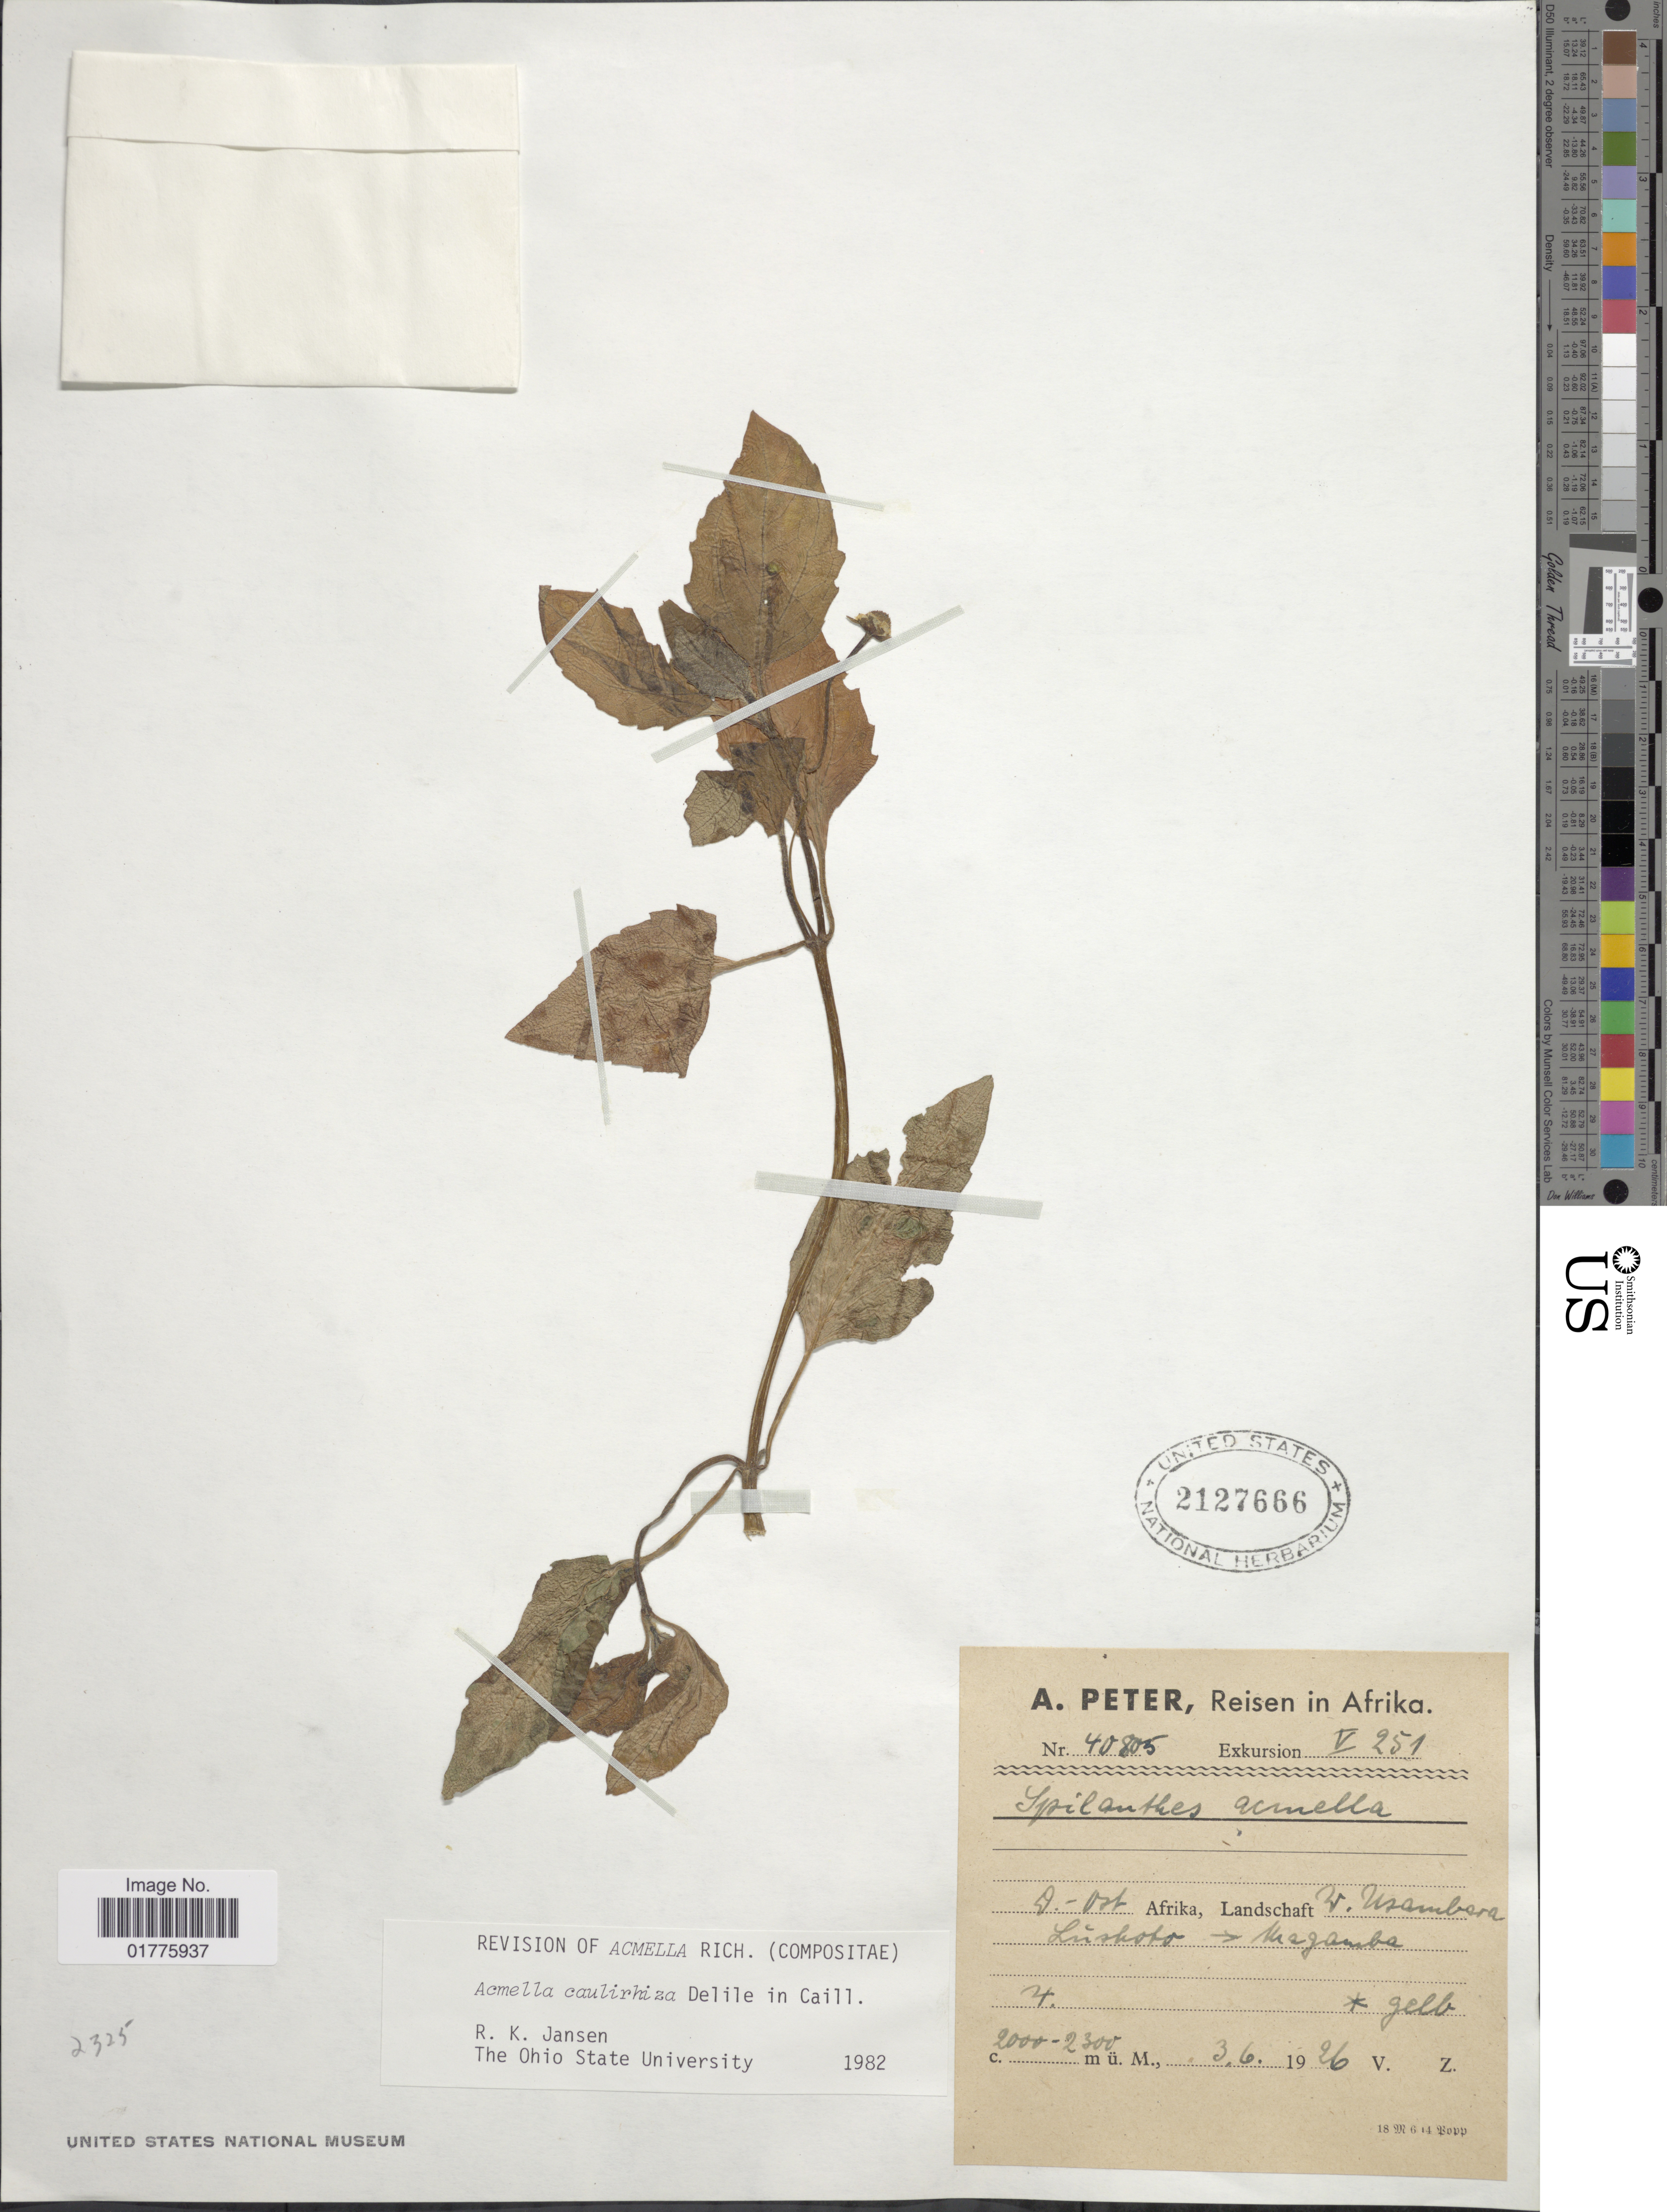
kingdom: Plantae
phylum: Tracheophyta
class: Magnoliopsida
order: Asterales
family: Asteraceae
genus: Acmella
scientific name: Acmella caulirhiza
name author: Delile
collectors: A. Peter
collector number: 40805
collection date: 1926-06-03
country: Tanzania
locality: Ost Afrika, Landschaft, W. Usambara, Lusholo -> Magamba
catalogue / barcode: US 2127666